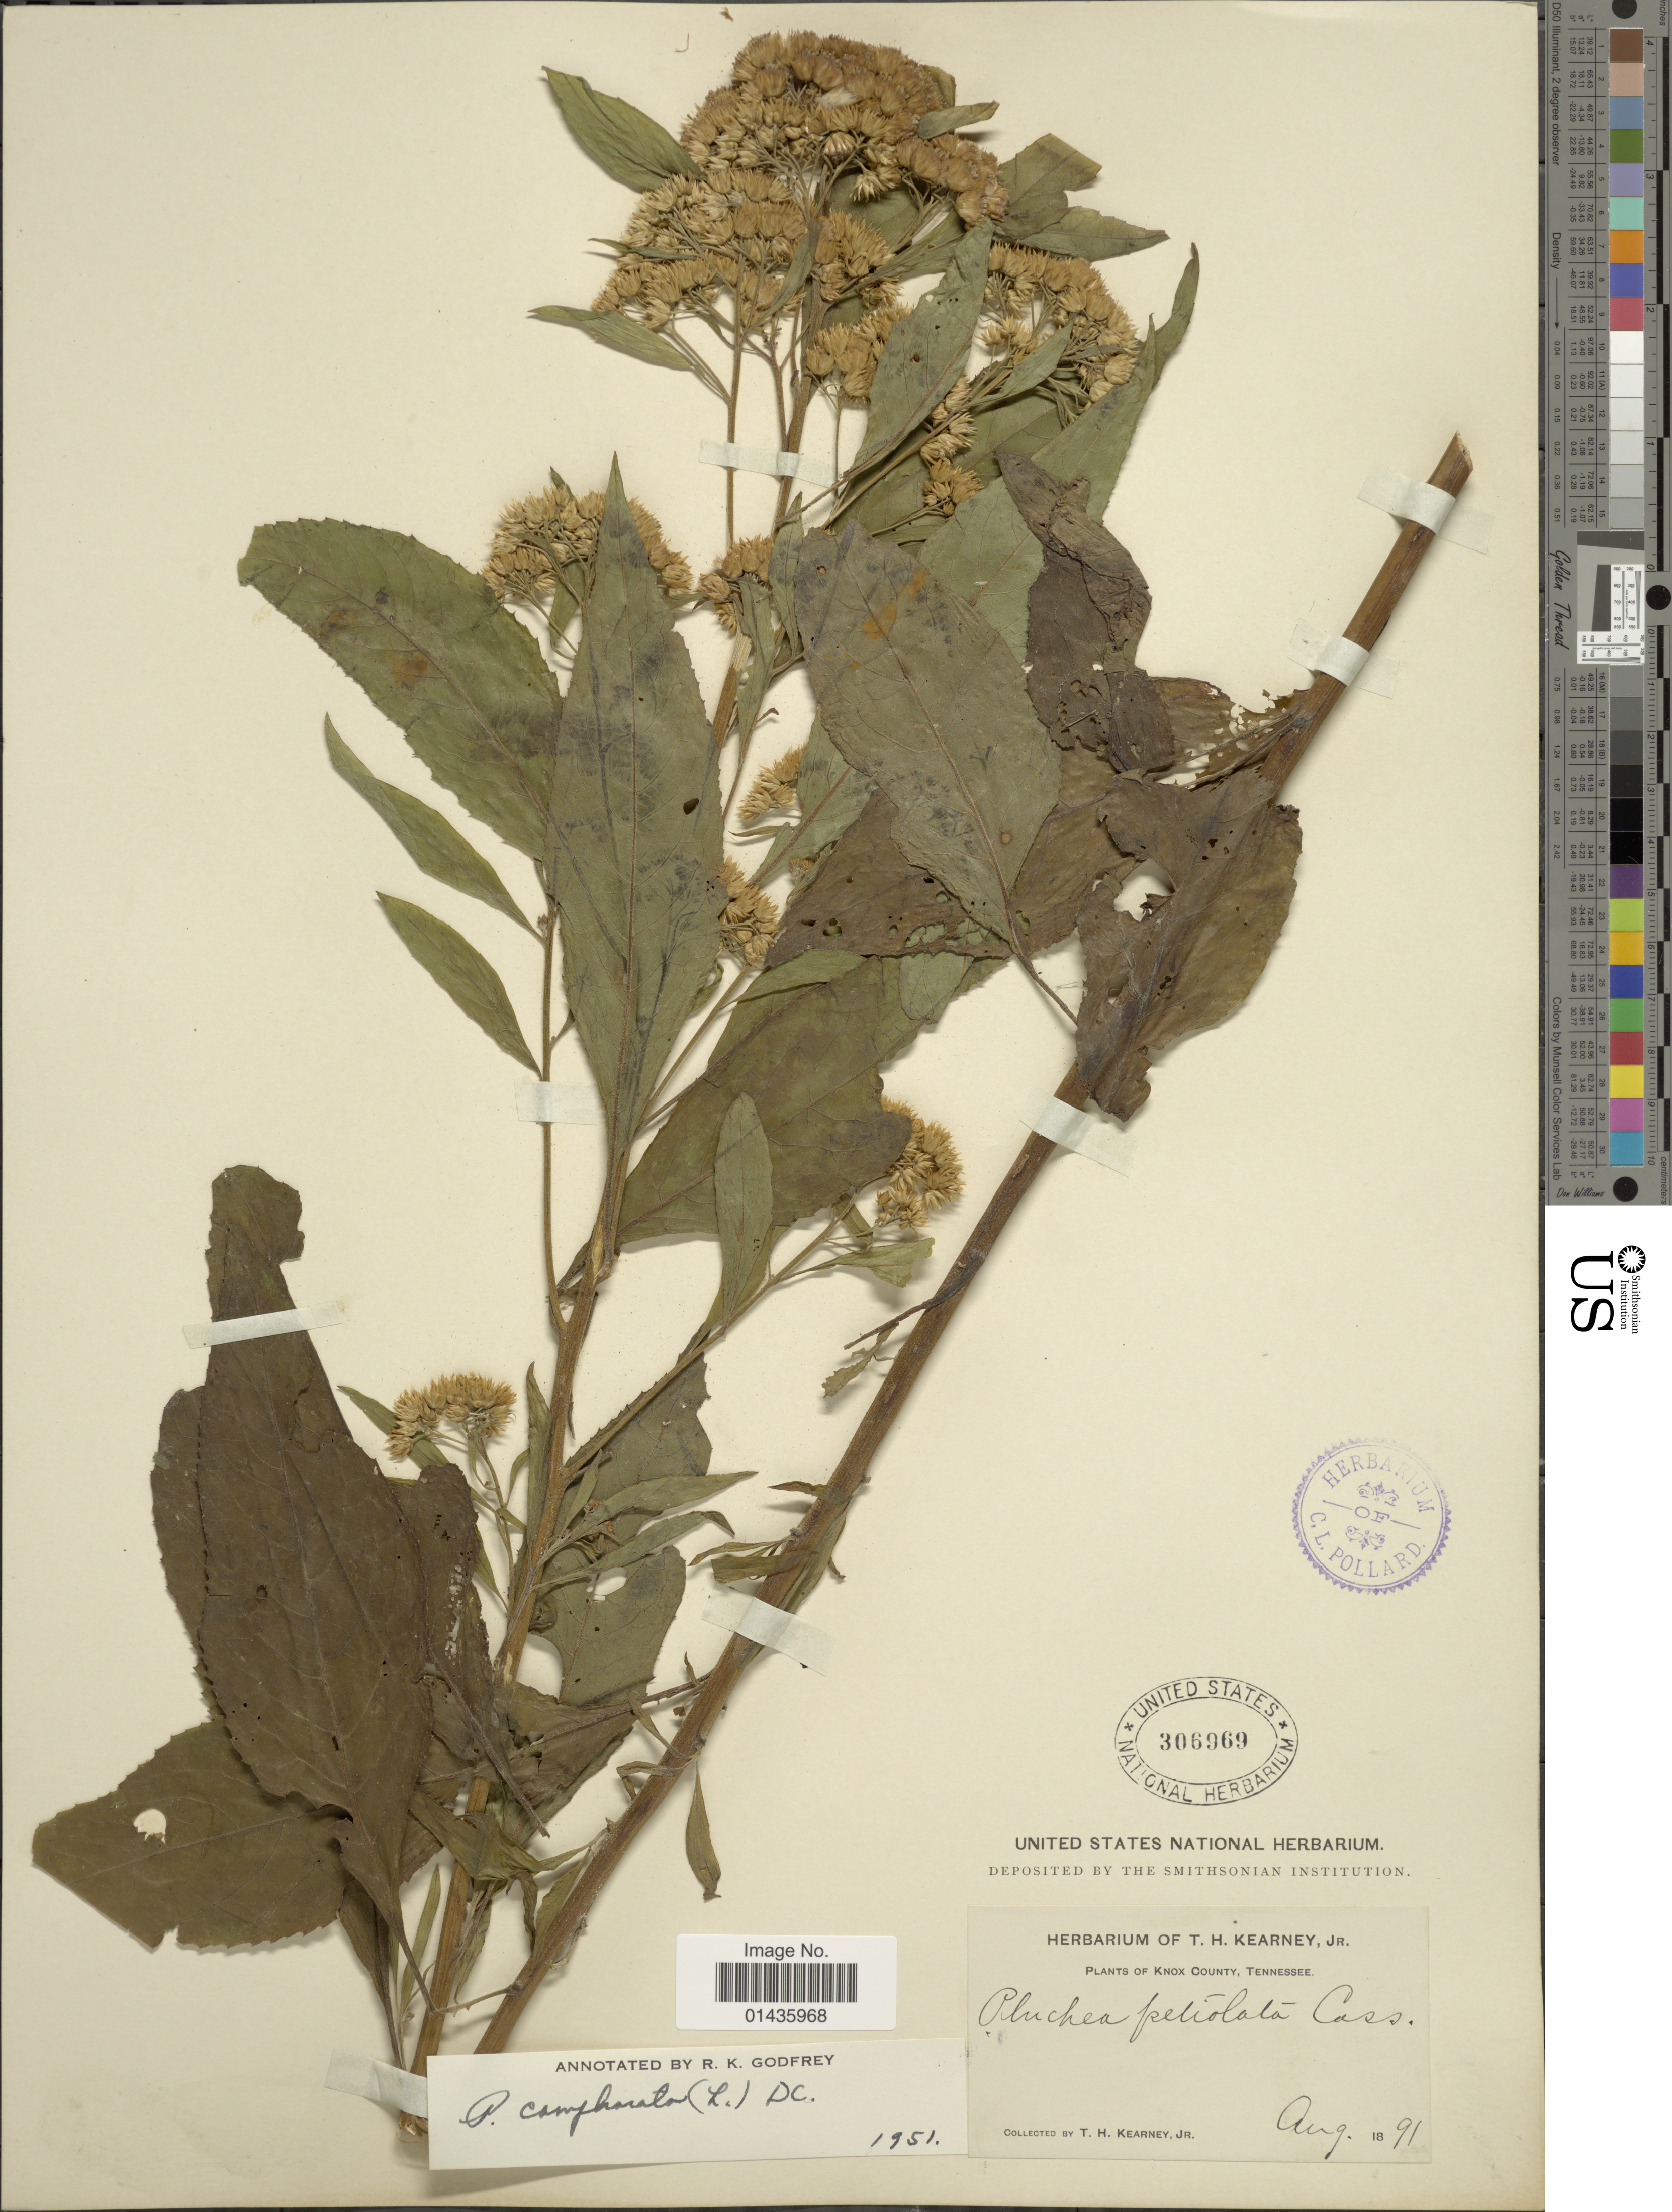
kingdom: Plantae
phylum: Tracheophyta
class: Magnoliopsida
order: Asterales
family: Asteraceae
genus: Pluchea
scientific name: Pluchea camphorata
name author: (L.) DC.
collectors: T. H. Kearney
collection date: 1891-08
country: United States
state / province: Tennessee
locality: Knox County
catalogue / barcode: US 306969